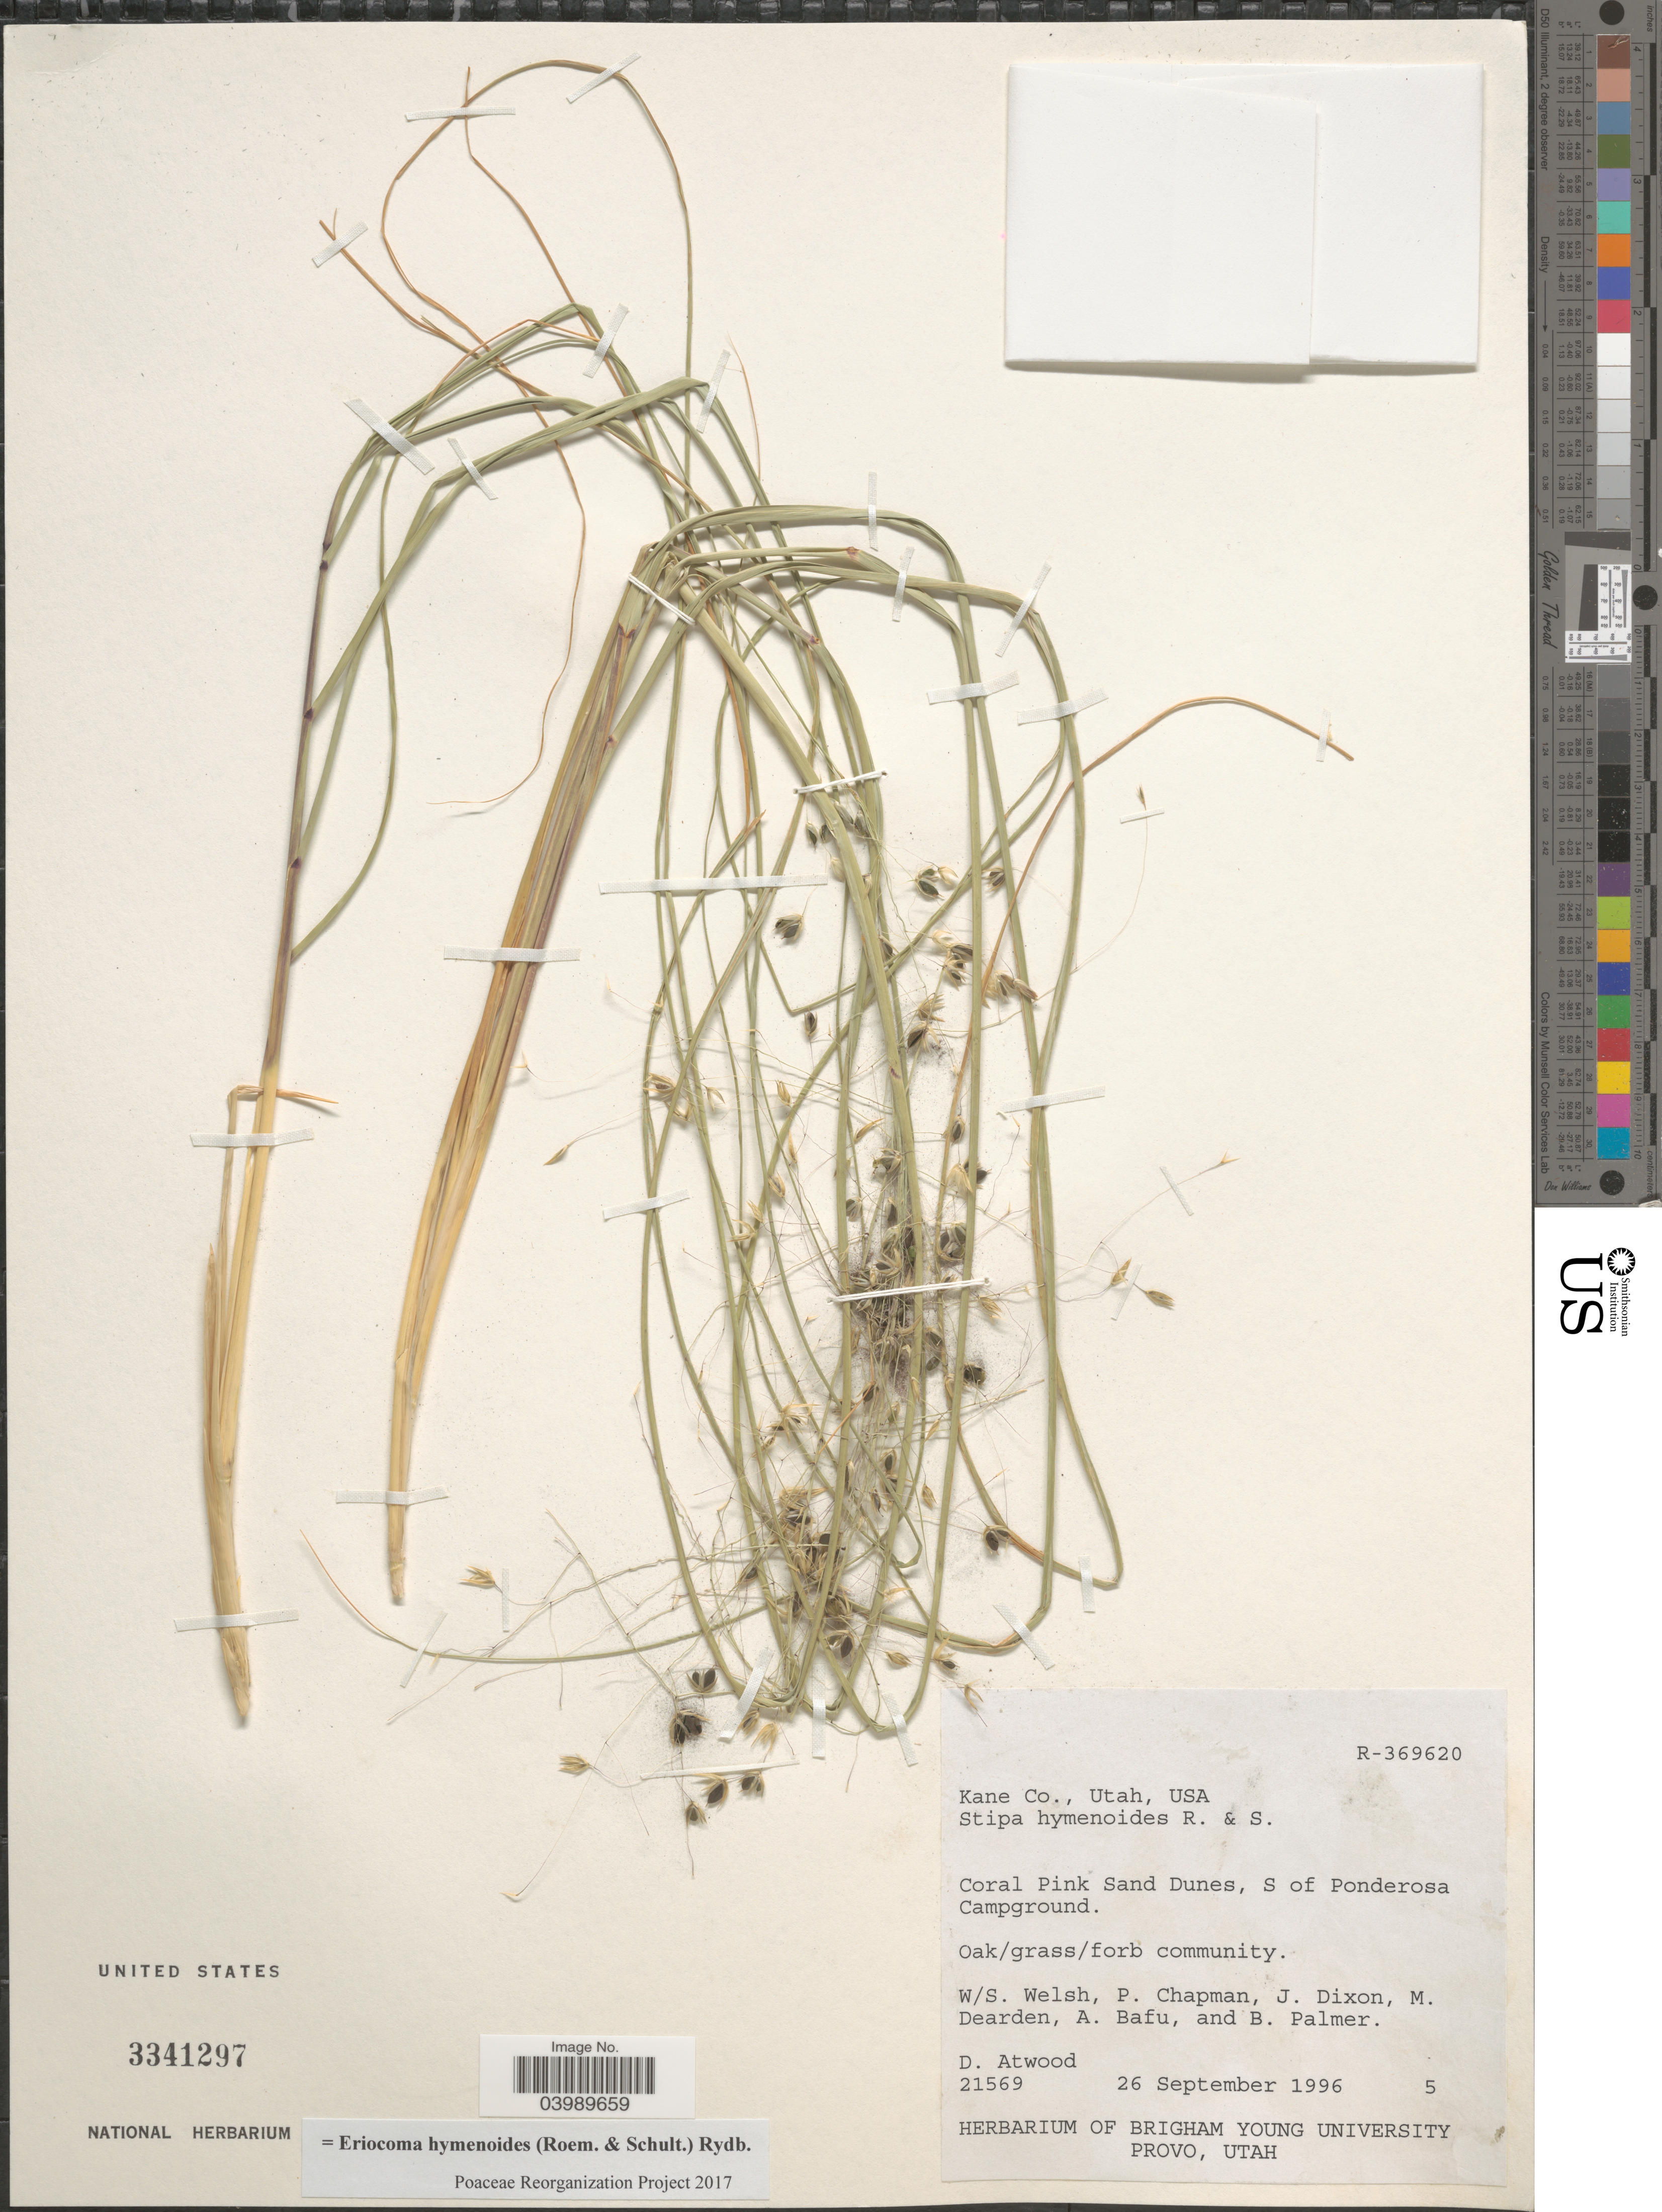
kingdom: Plantae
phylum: Tracheophyta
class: Liliopsida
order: Poales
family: Poaceae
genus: Eriocoma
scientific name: Eriocoma hymenoides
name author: (Roem. & Schult.) Rydb.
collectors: D. Atwood, S. Welsh, P. Chapman, J. Dixon & et al.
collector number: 21569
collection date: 1996-09-26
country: United States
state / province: Utah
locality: Kane Co. Coral Pink Sand Dunes, S of Ponderosa Campground.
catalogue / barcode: US 3341297